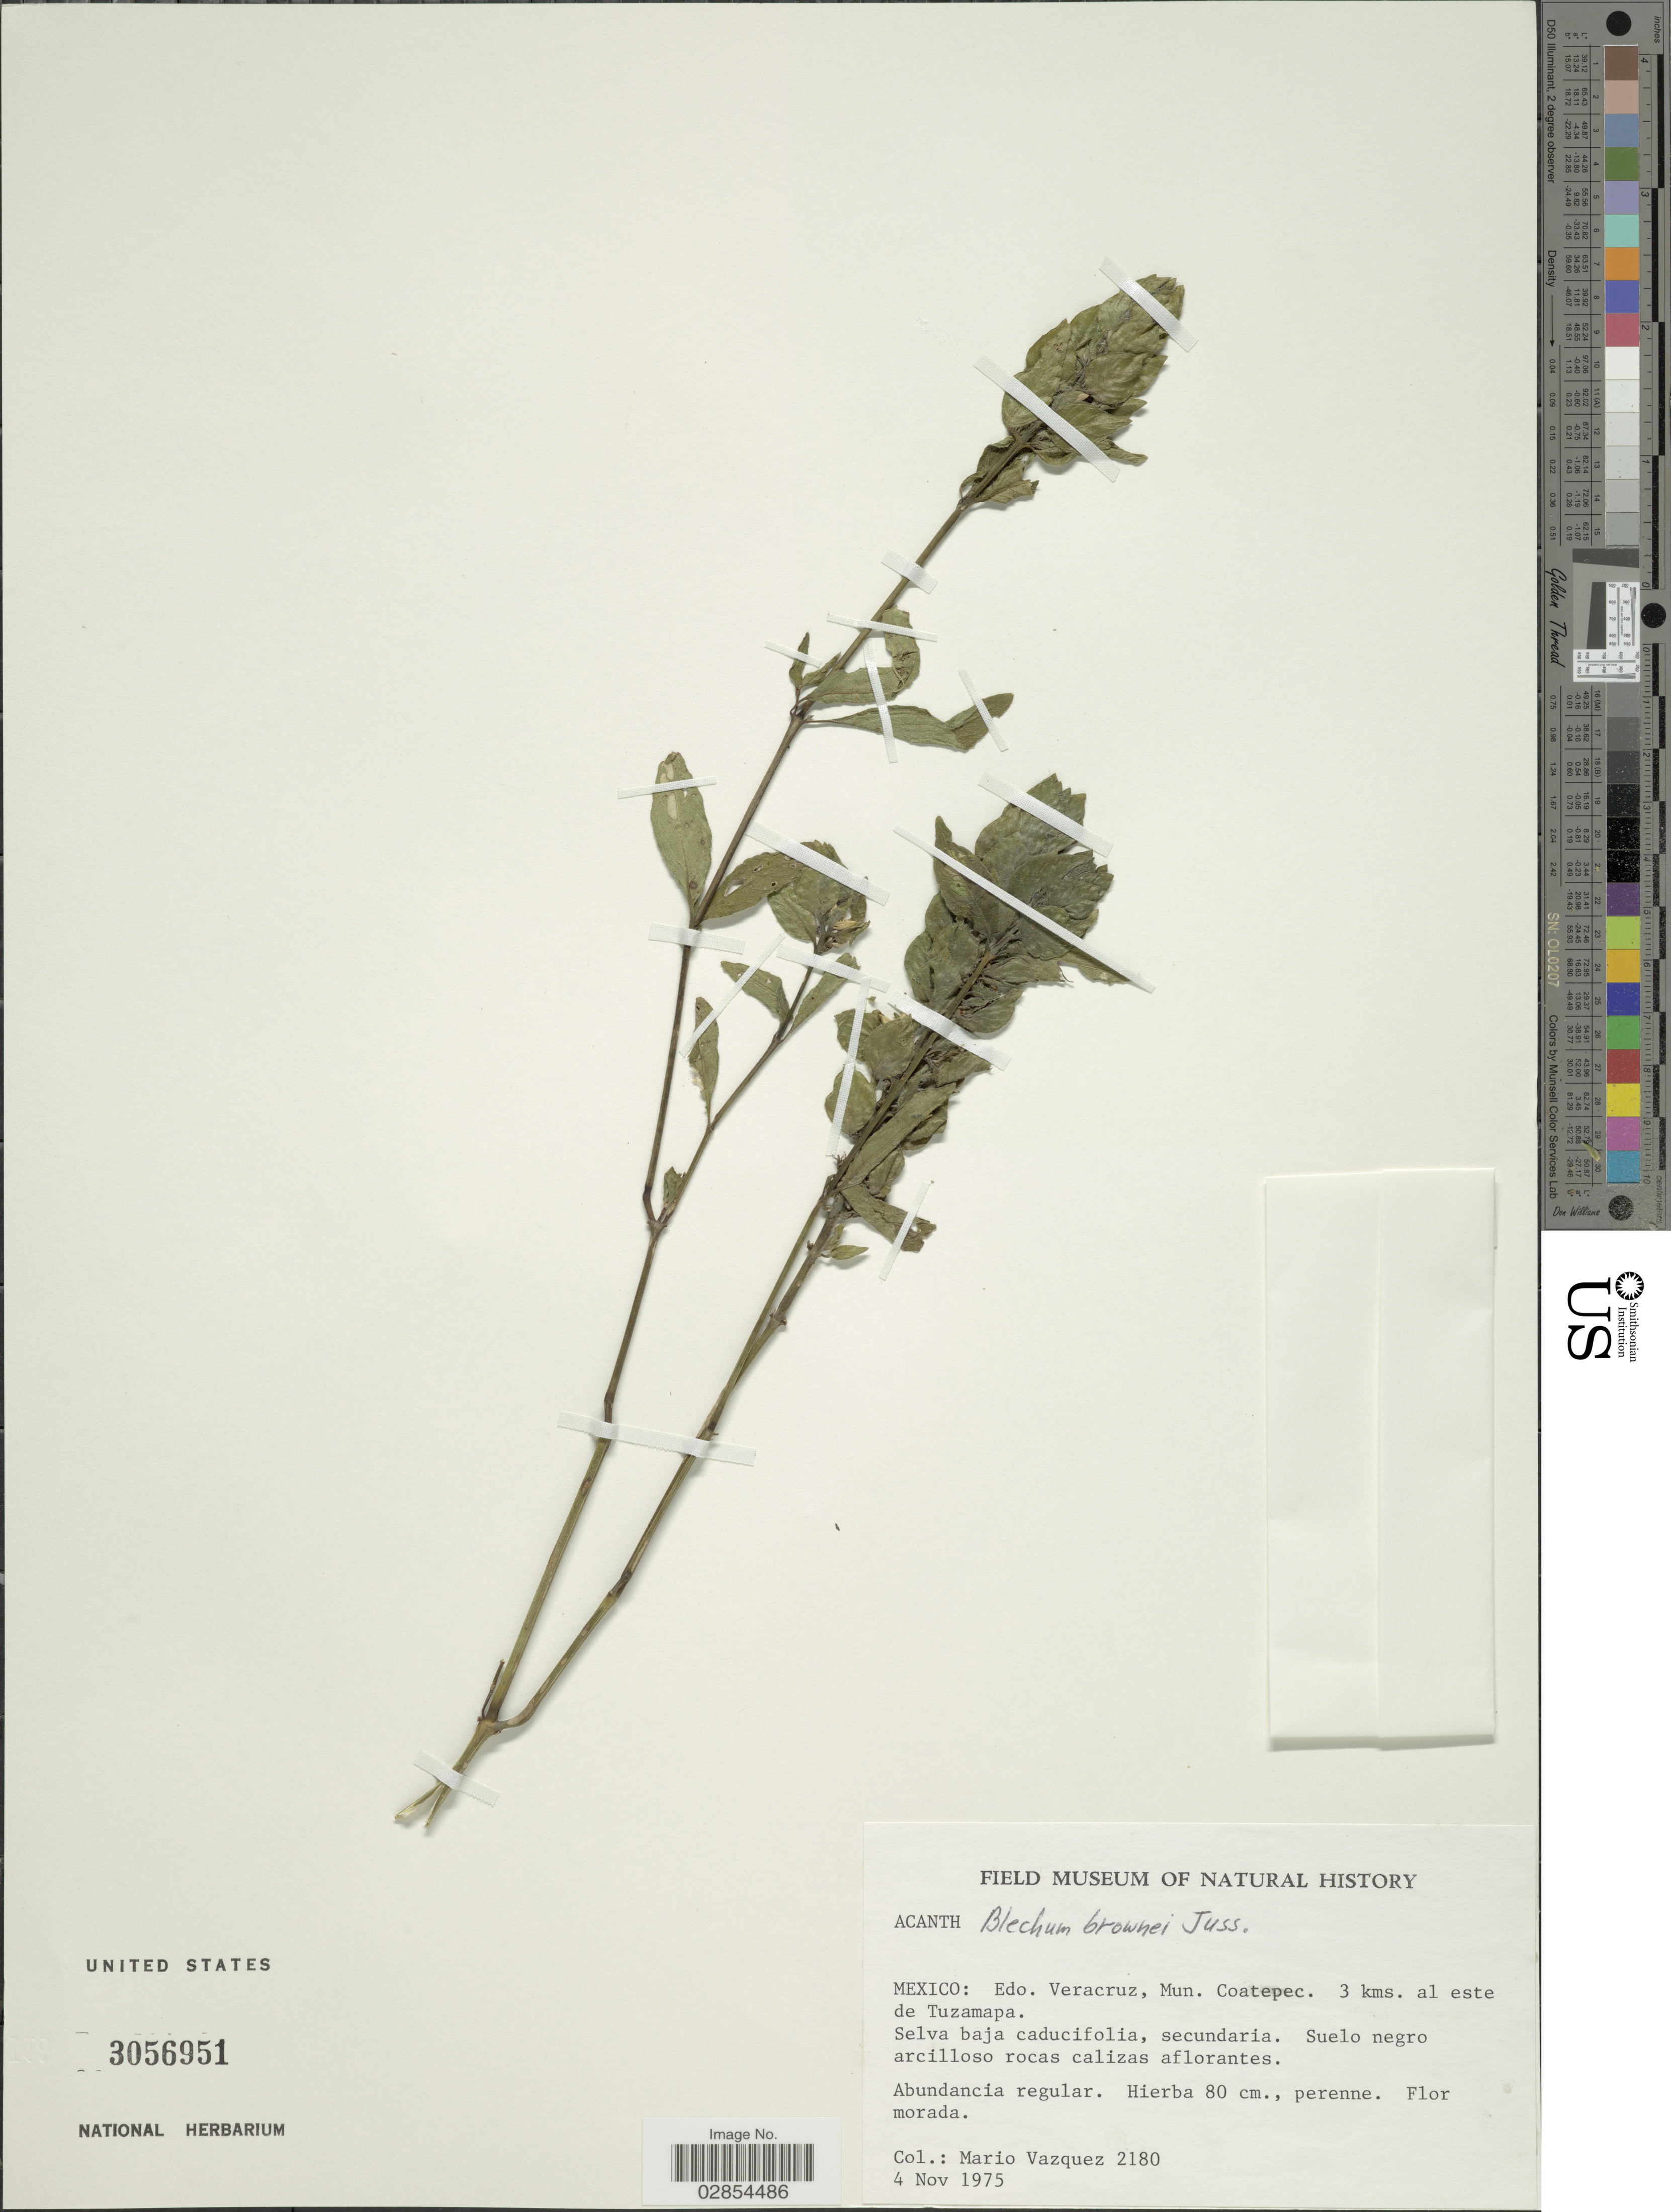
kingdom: Plantae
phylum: Tracheophyta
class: Magnoliopsida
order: Lamiales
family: Acanthaceae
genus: Blechum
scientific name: Blechum brownei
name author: Juss.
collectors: M. Vázquez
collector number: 2180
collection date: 1975-11-04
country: Mexico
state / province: Veracruz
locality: Edo. Veracruz, Mun. Coatepec. 3 kms. al este de Tuzamapa.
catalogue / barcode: US 3056951